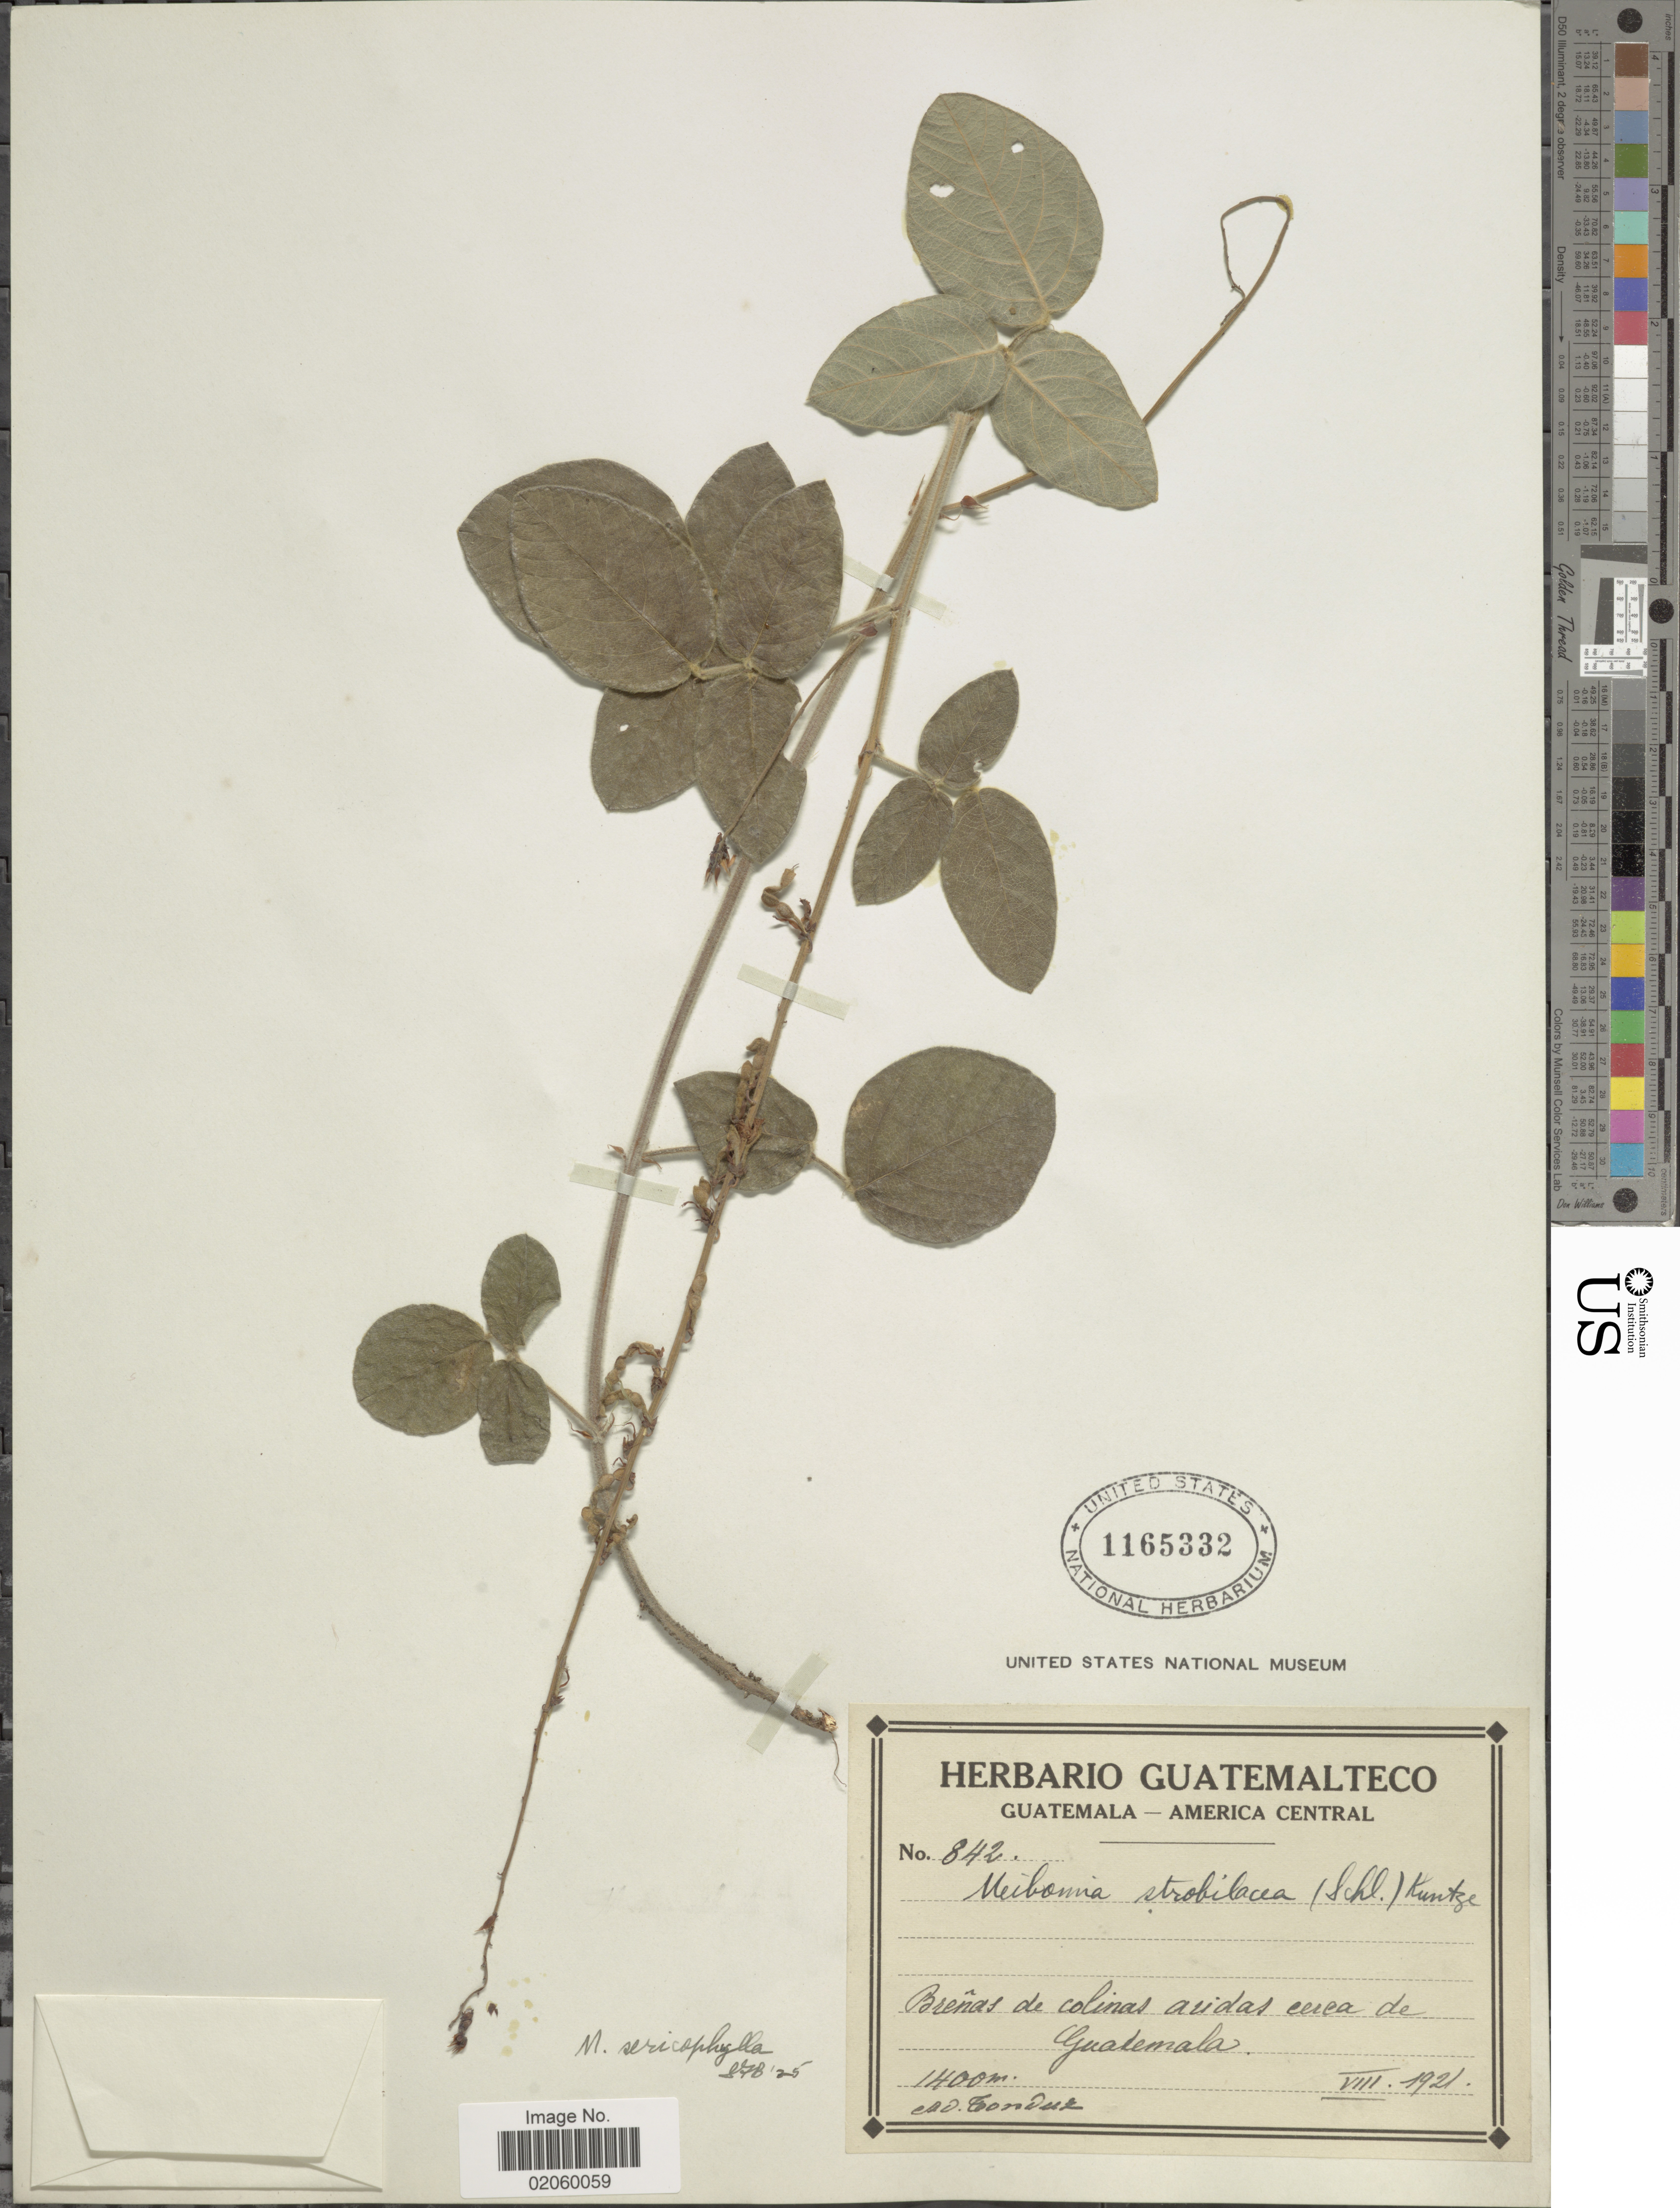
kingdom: Plantae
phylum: Tracheophyta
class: Magnoliopsida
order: Fabales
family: Fabaceae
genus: Desmodium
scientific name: Desmodium sericophyllum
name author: Schltdl.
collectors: A. Tonduz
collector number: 842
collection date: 1921-08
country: Guatemala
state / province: Guatemala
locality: Brenas de colinas arides cerca de Guatemala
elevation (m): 1400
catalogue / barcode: US 1165332